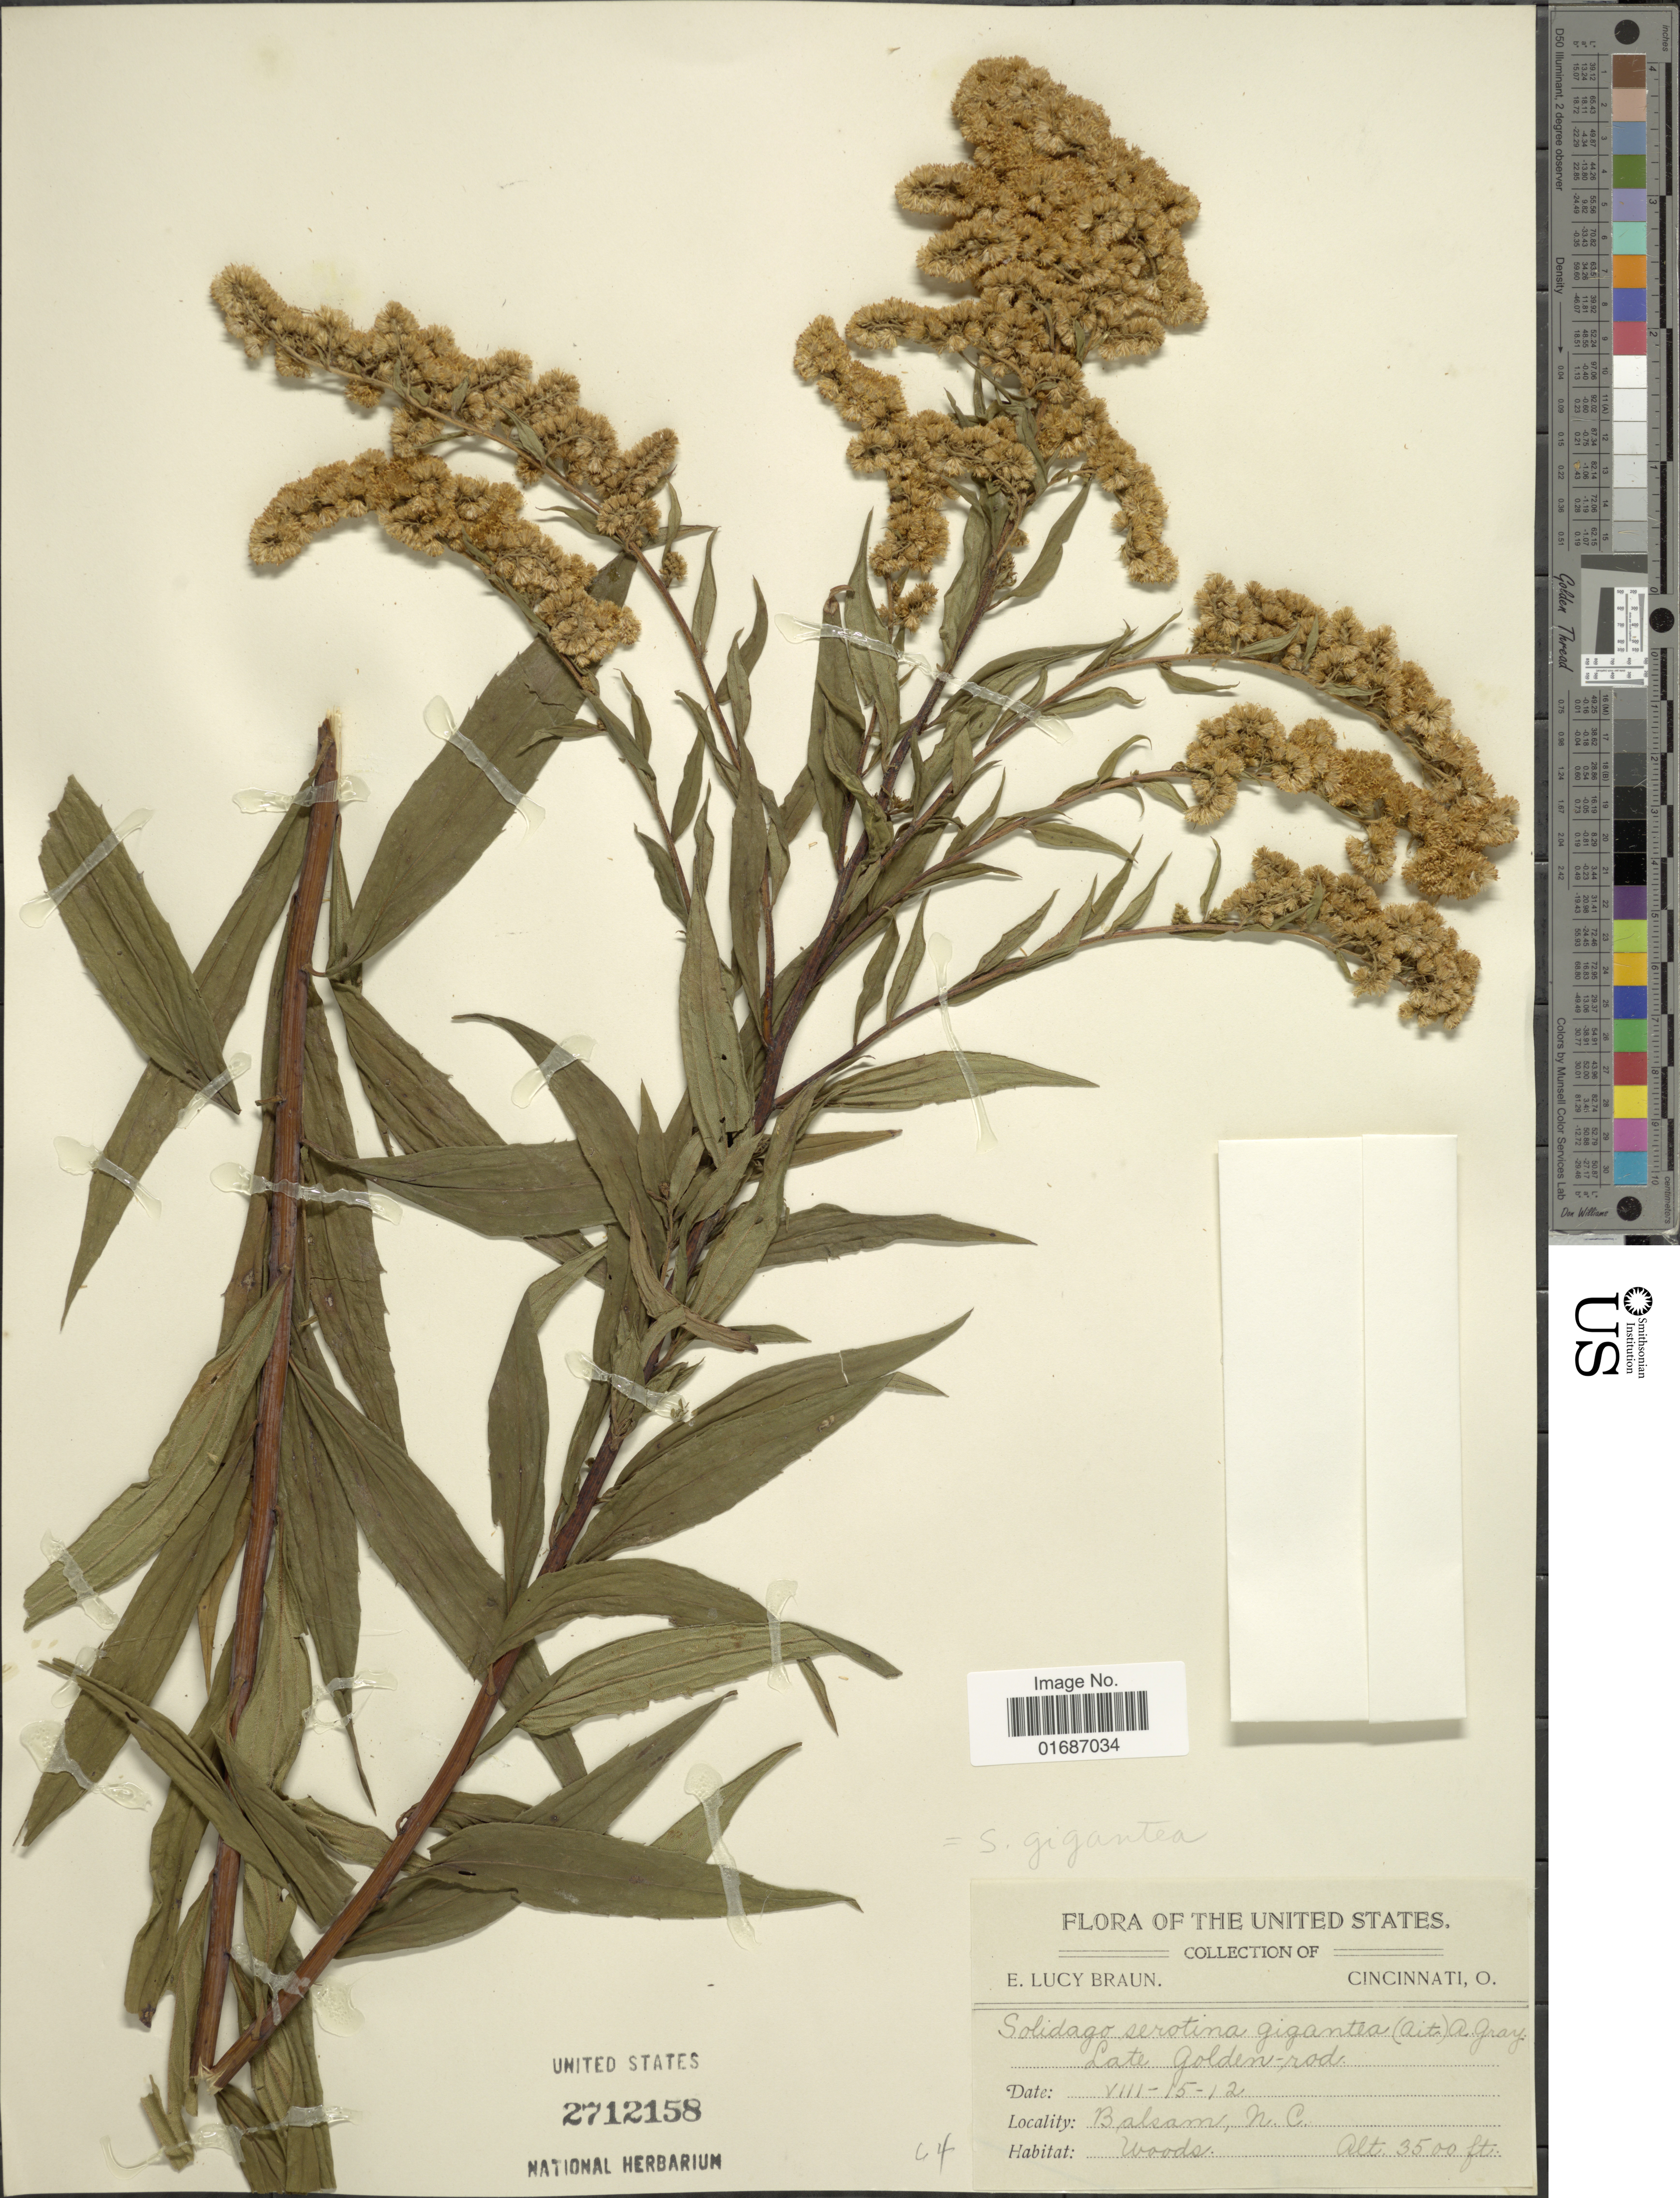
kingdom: Plantae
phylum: Tracheophyta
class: Magnoliopsida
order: Asterales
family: Asteraceae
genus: Solidago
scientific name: Solidago gigantea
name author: Aiton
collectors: E. L. Braun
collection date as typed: Transcribed d/m/y: 15/8/12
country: United States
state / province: North Carolina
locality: Balsam, N. C.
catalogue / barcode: US 2712158